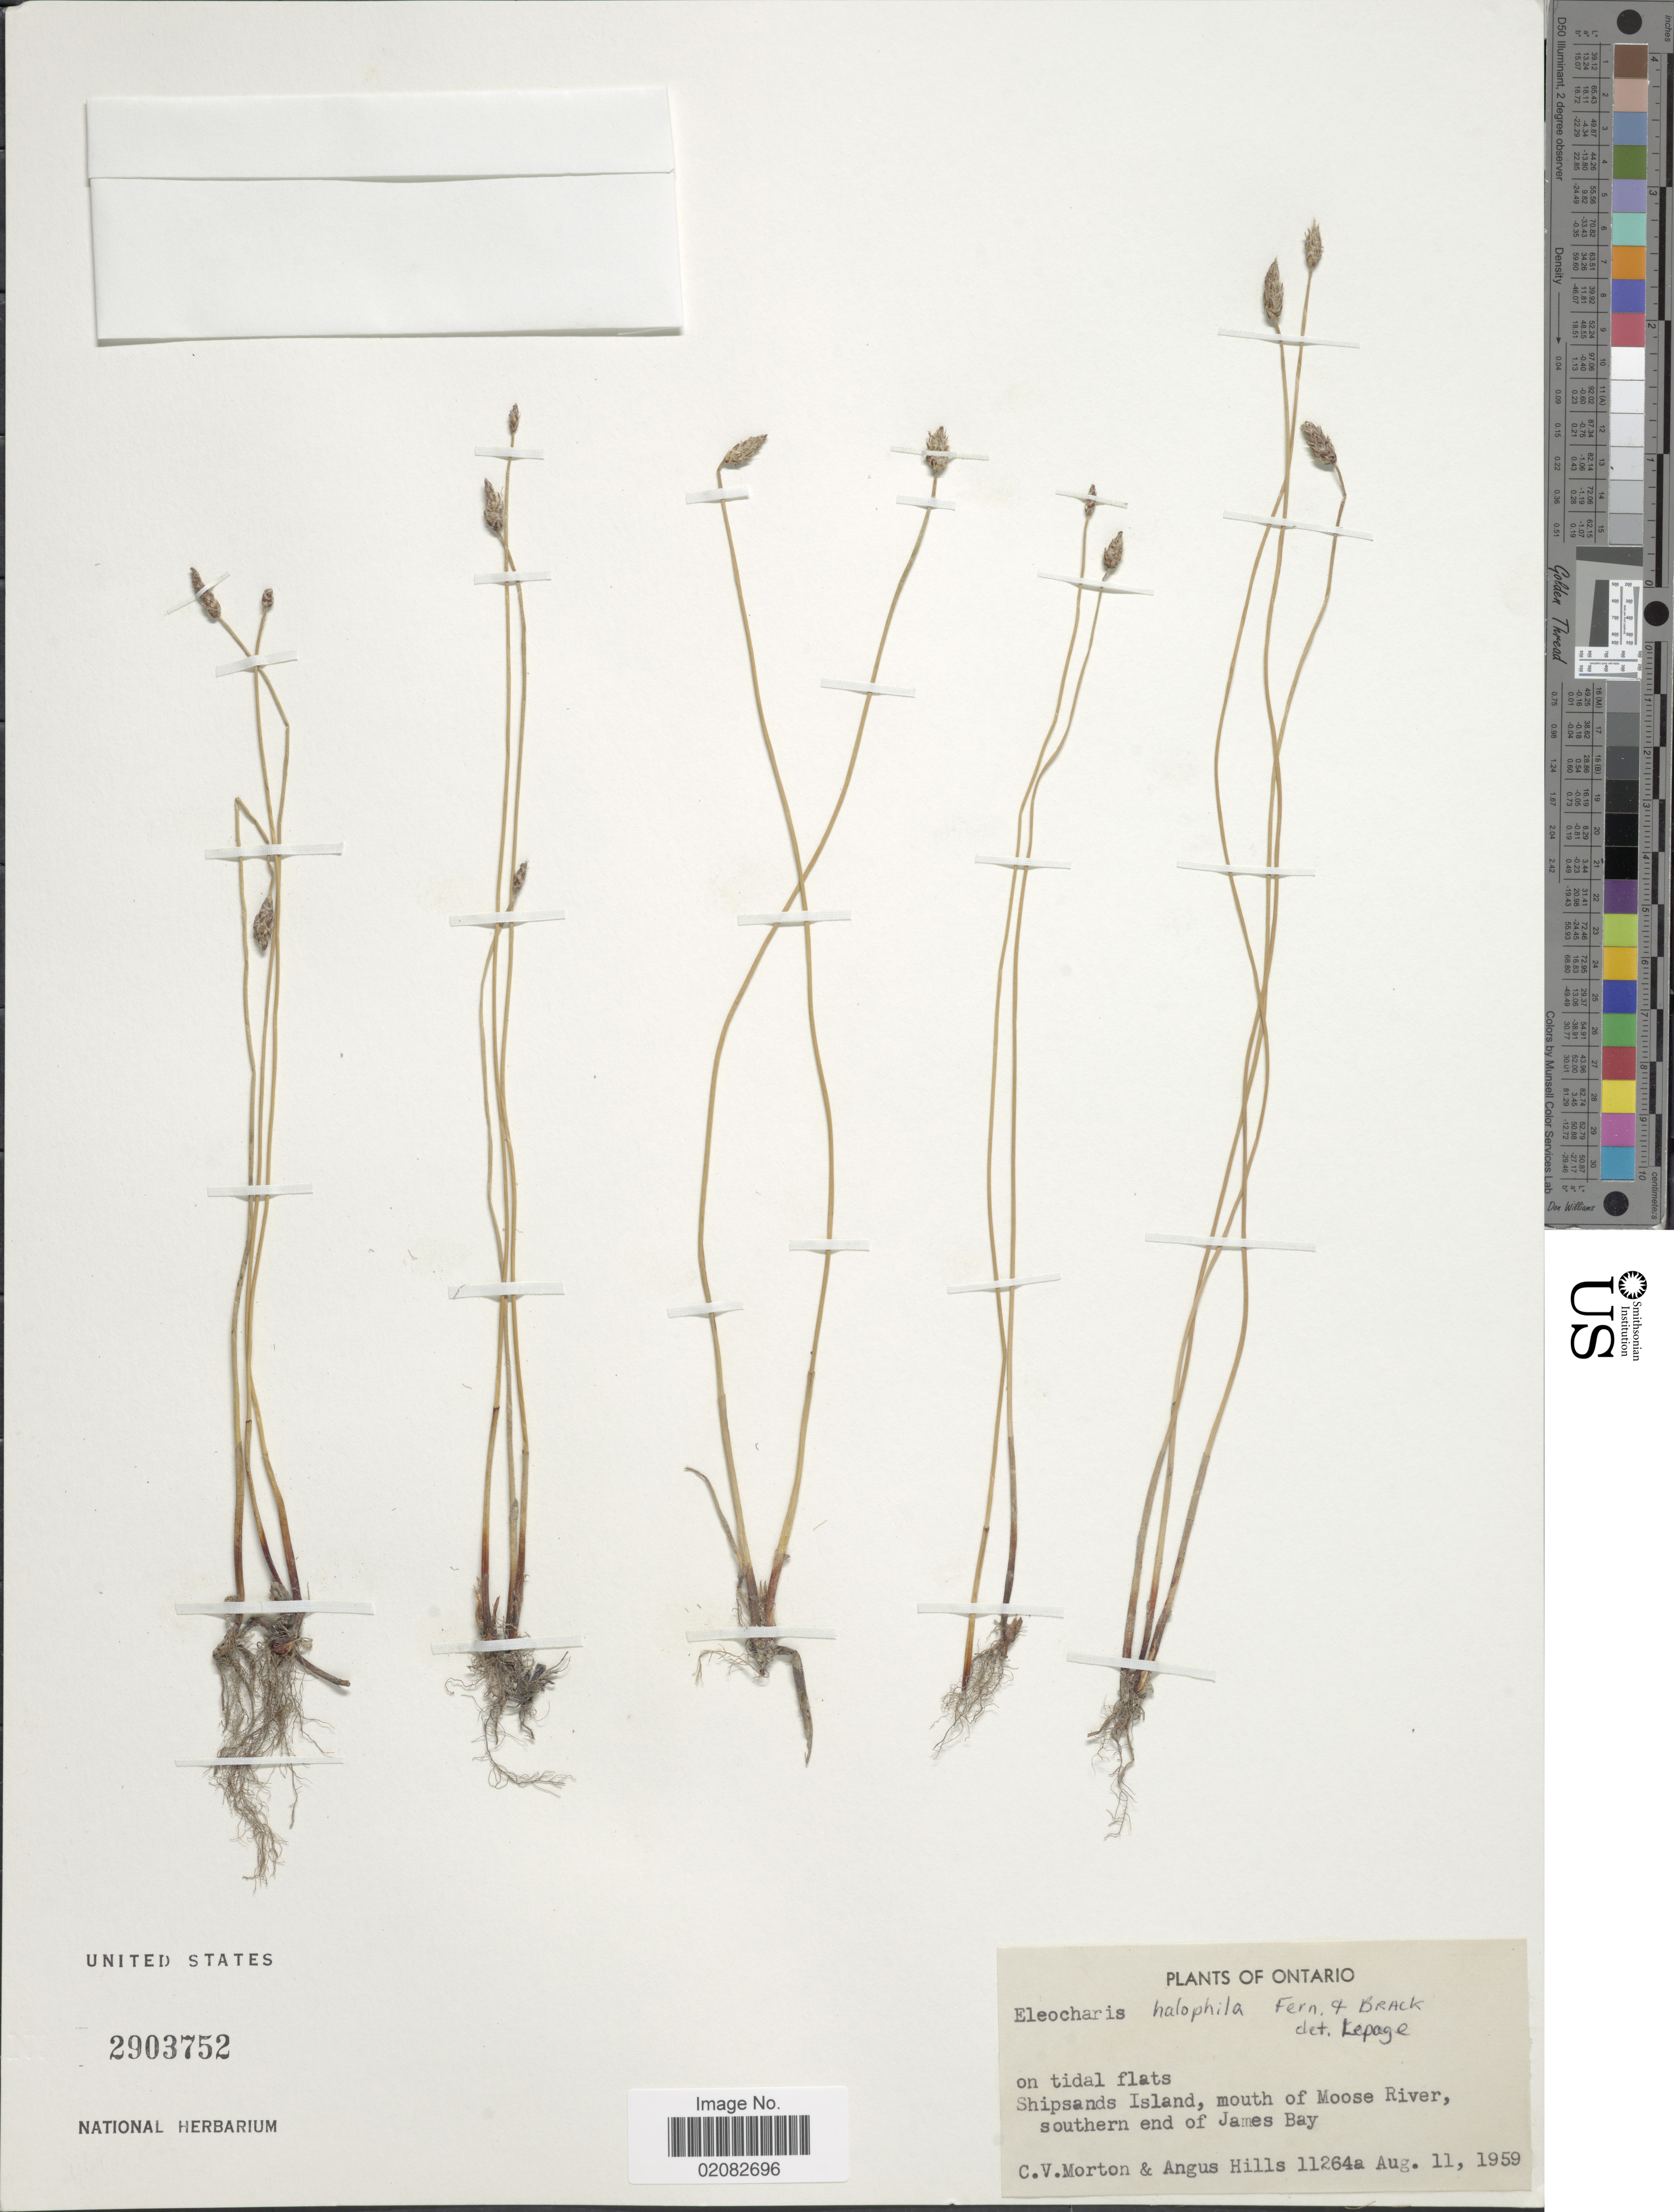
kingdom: Plantae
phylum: Tracheophyta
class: Liliopsida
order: Poales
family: Cyperaceae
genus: Eleocharis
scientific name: Eleocharis halophila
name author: (Fernald & Brackett) Fernald & Brackett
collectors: C. V. Morton & A. Hills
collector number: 11264a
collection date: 1959-08-11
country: Canada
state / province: Ontario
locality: Shipsands Island, mouth of Moose River, southern end of James Bay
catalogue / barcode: US 2903752